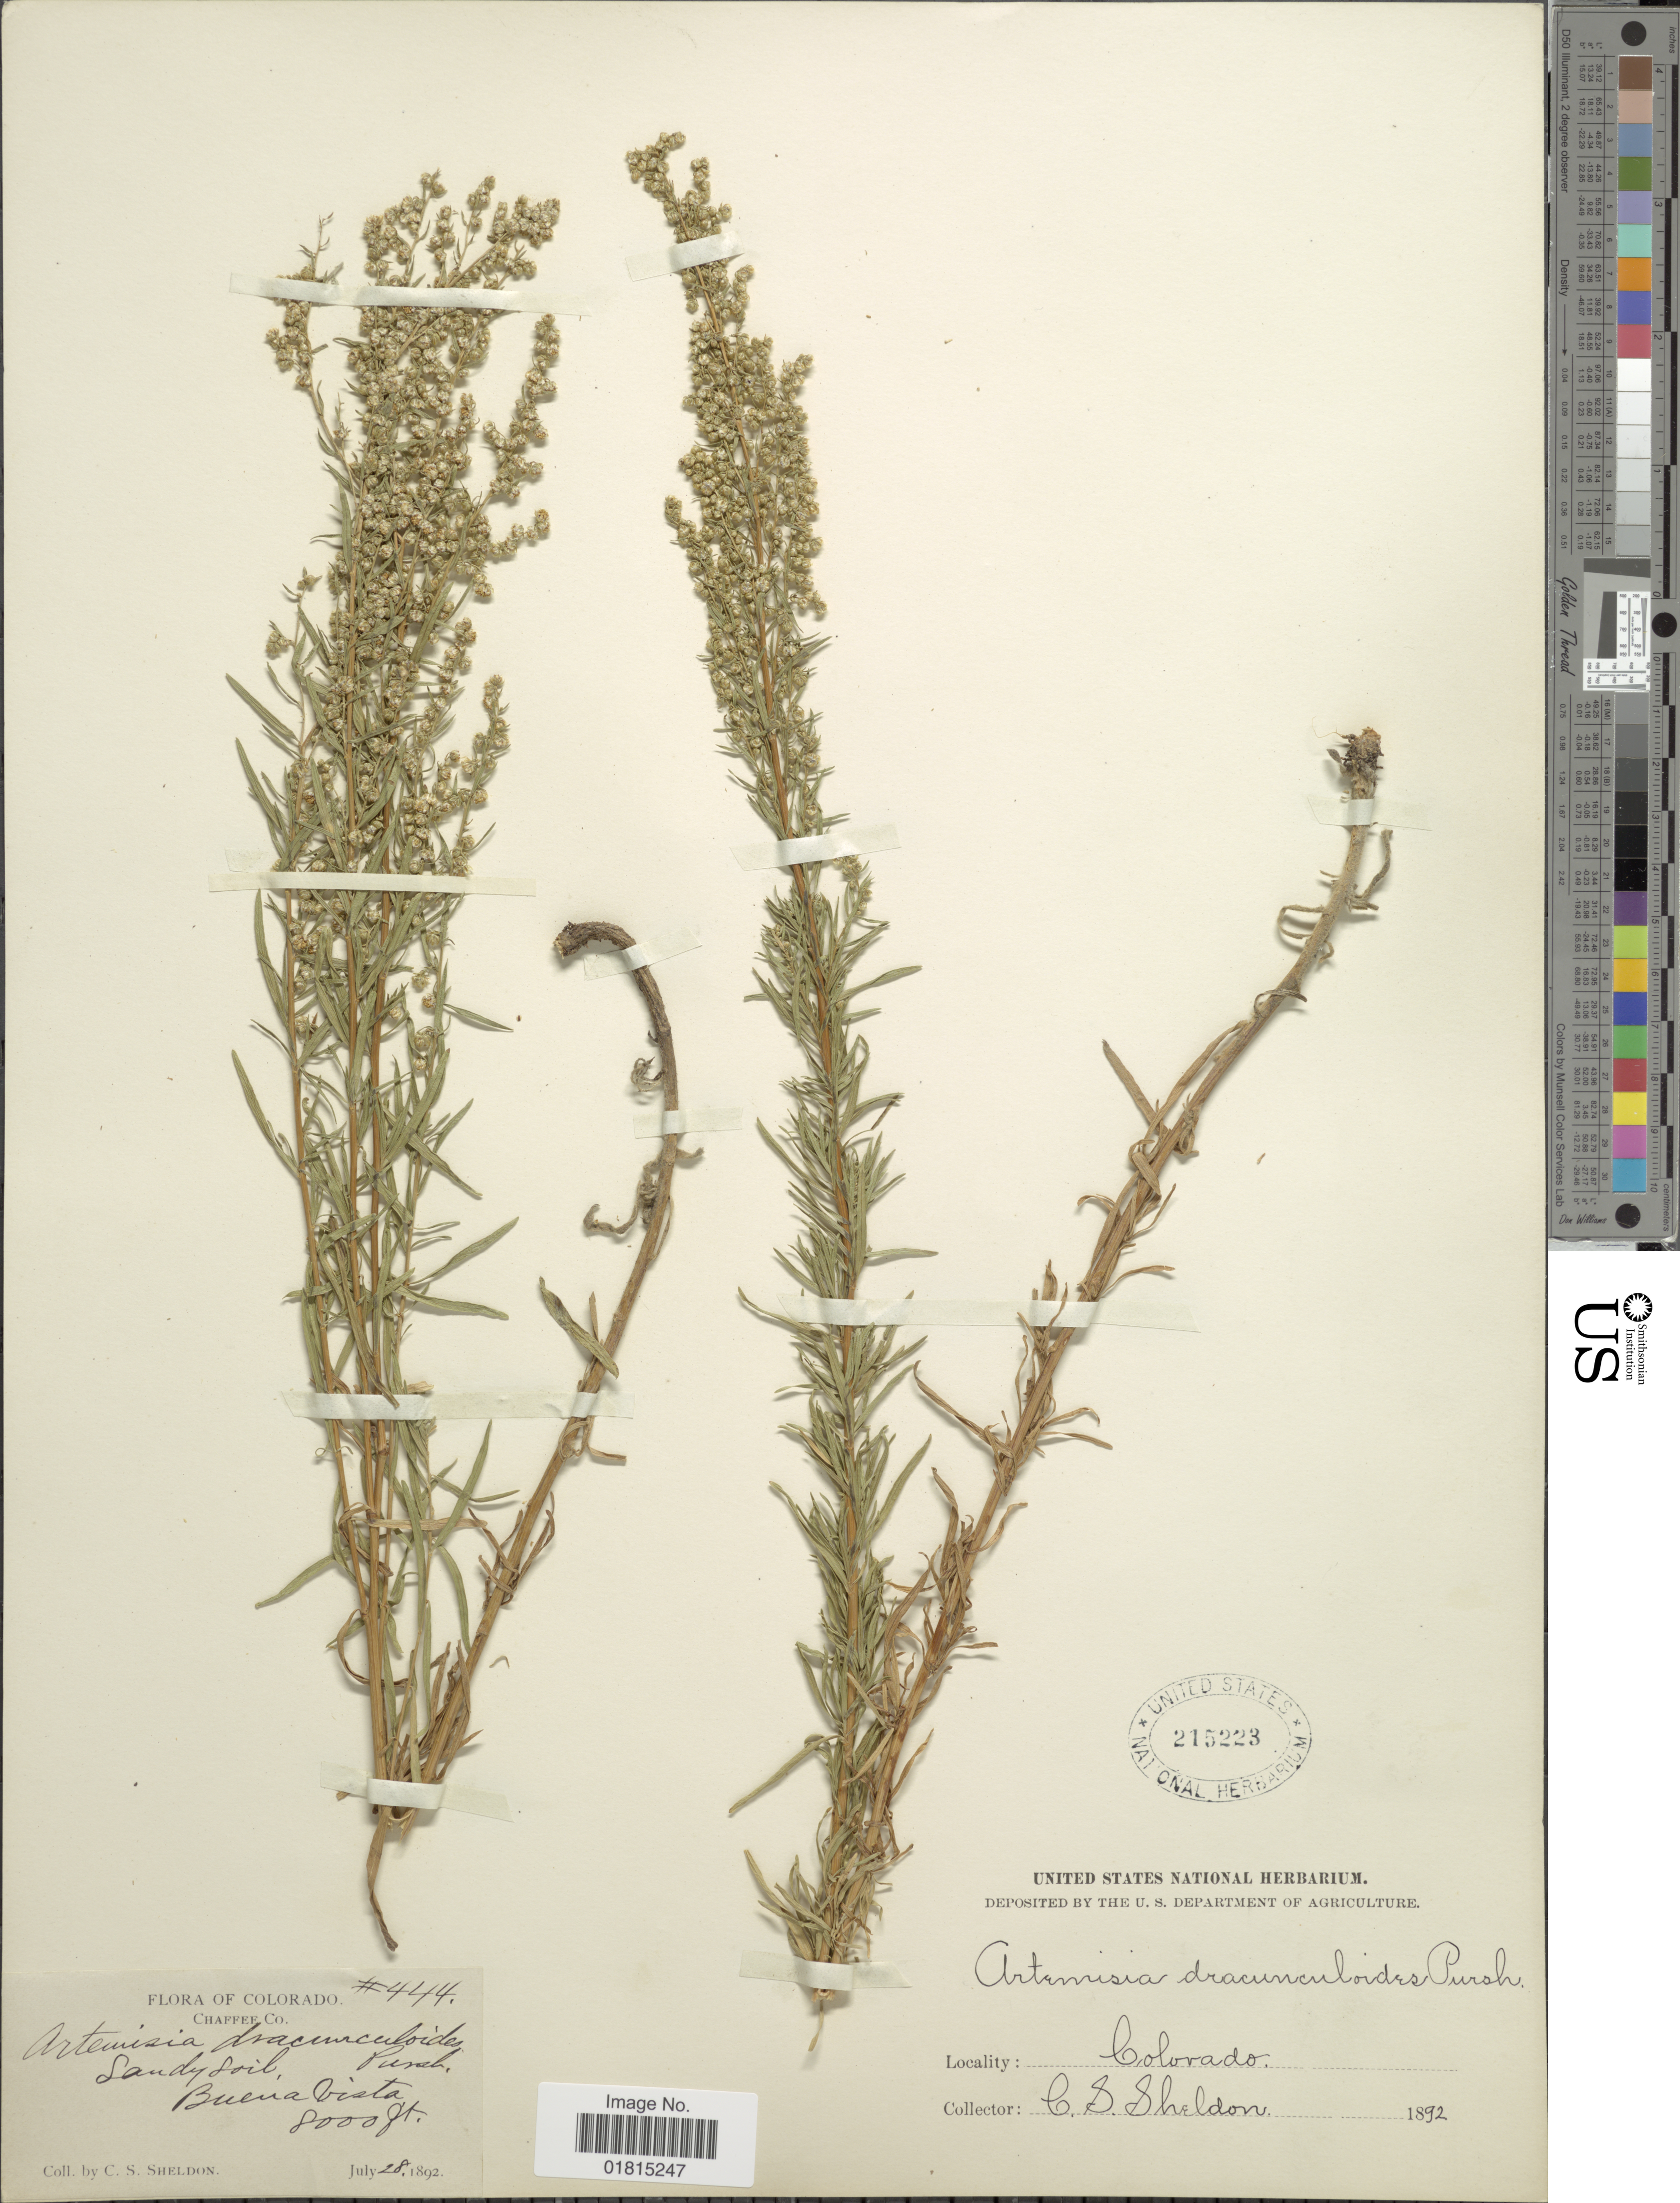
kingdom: Plantae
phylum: Tracheophyta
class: Magnoliopsida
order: Asterales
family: Asteraceae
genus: Artemisia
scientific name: Artemisia dracunculoides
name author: Pursh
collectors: C. S. Sheldon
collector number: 444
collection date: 1892-07-28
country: United States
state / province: Colorado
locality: Chaffee Co. Sandy soil, Buena Vista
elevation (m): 2438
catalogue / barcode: US 215223